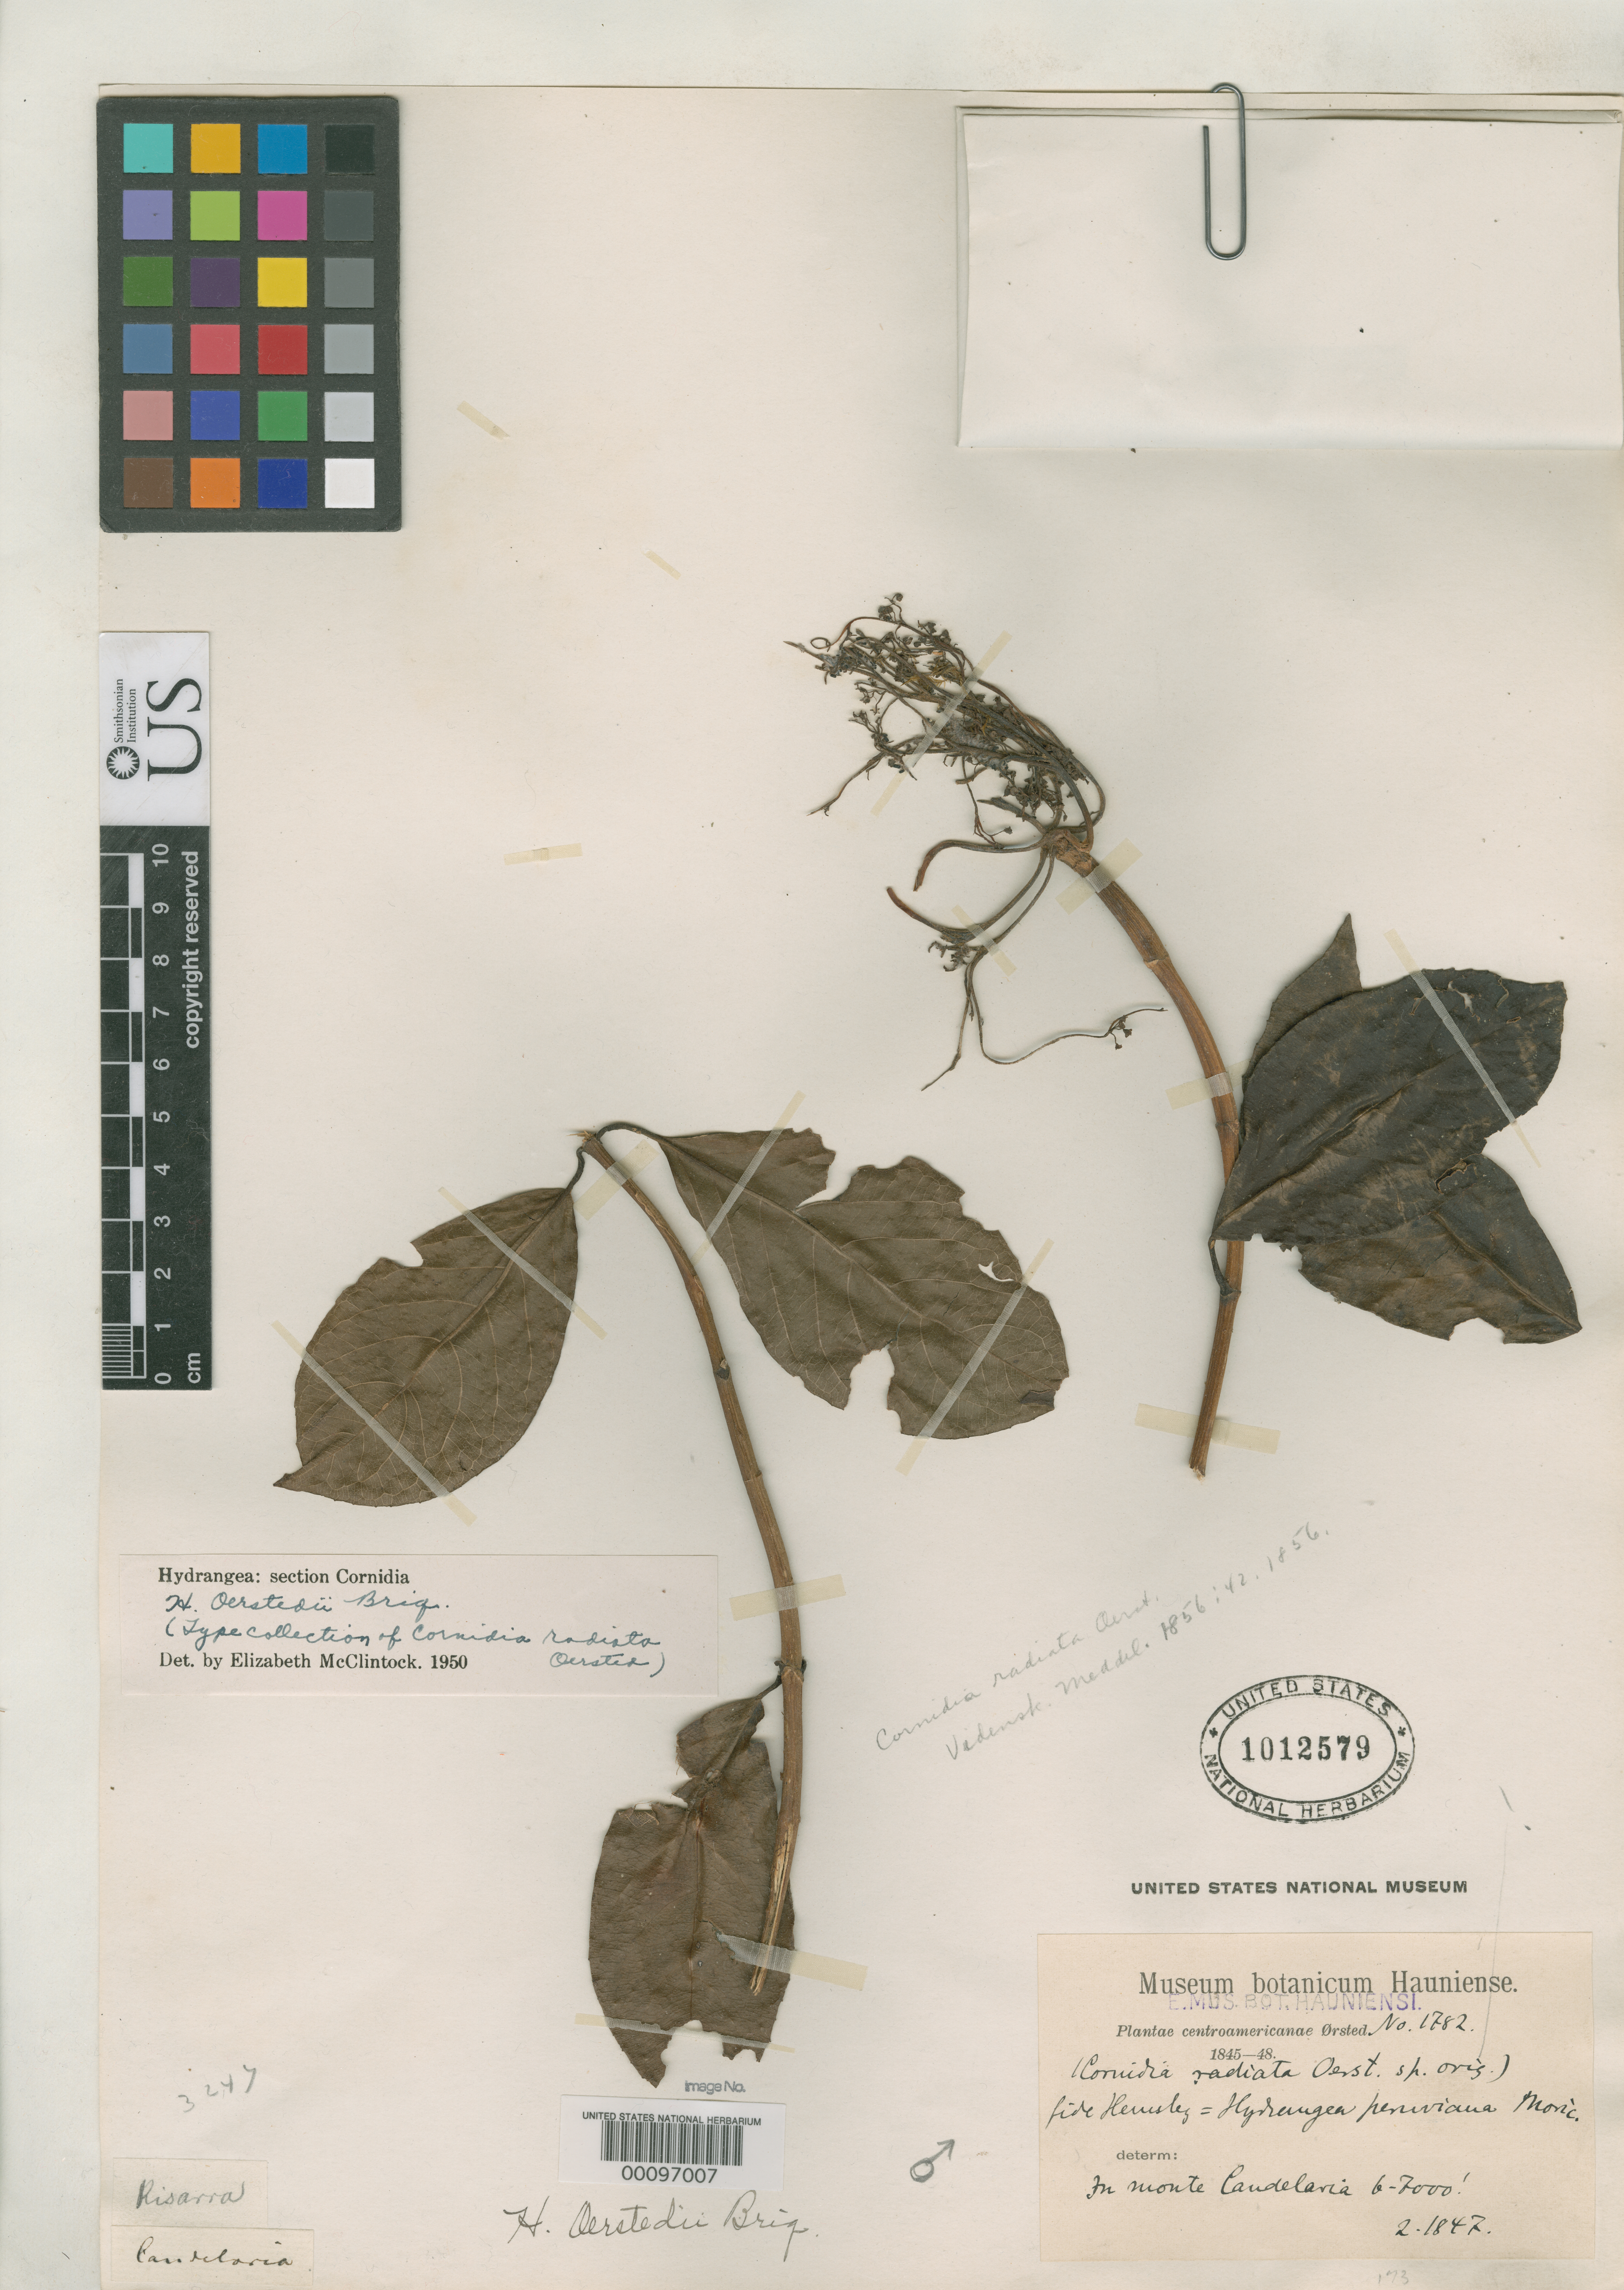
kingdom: Plantae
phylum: Tracheophyta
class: Magnoliopsida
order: Cornales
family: Hydrangeaceae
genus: Cornidia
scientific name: Cornidia radiata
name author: Oerst.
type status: Type Collection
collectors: A. S. Oersted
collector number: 1782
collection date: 1847-02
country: Costa Rica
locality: In Monte Candelaria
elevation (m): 1829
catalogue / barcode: US 1012579